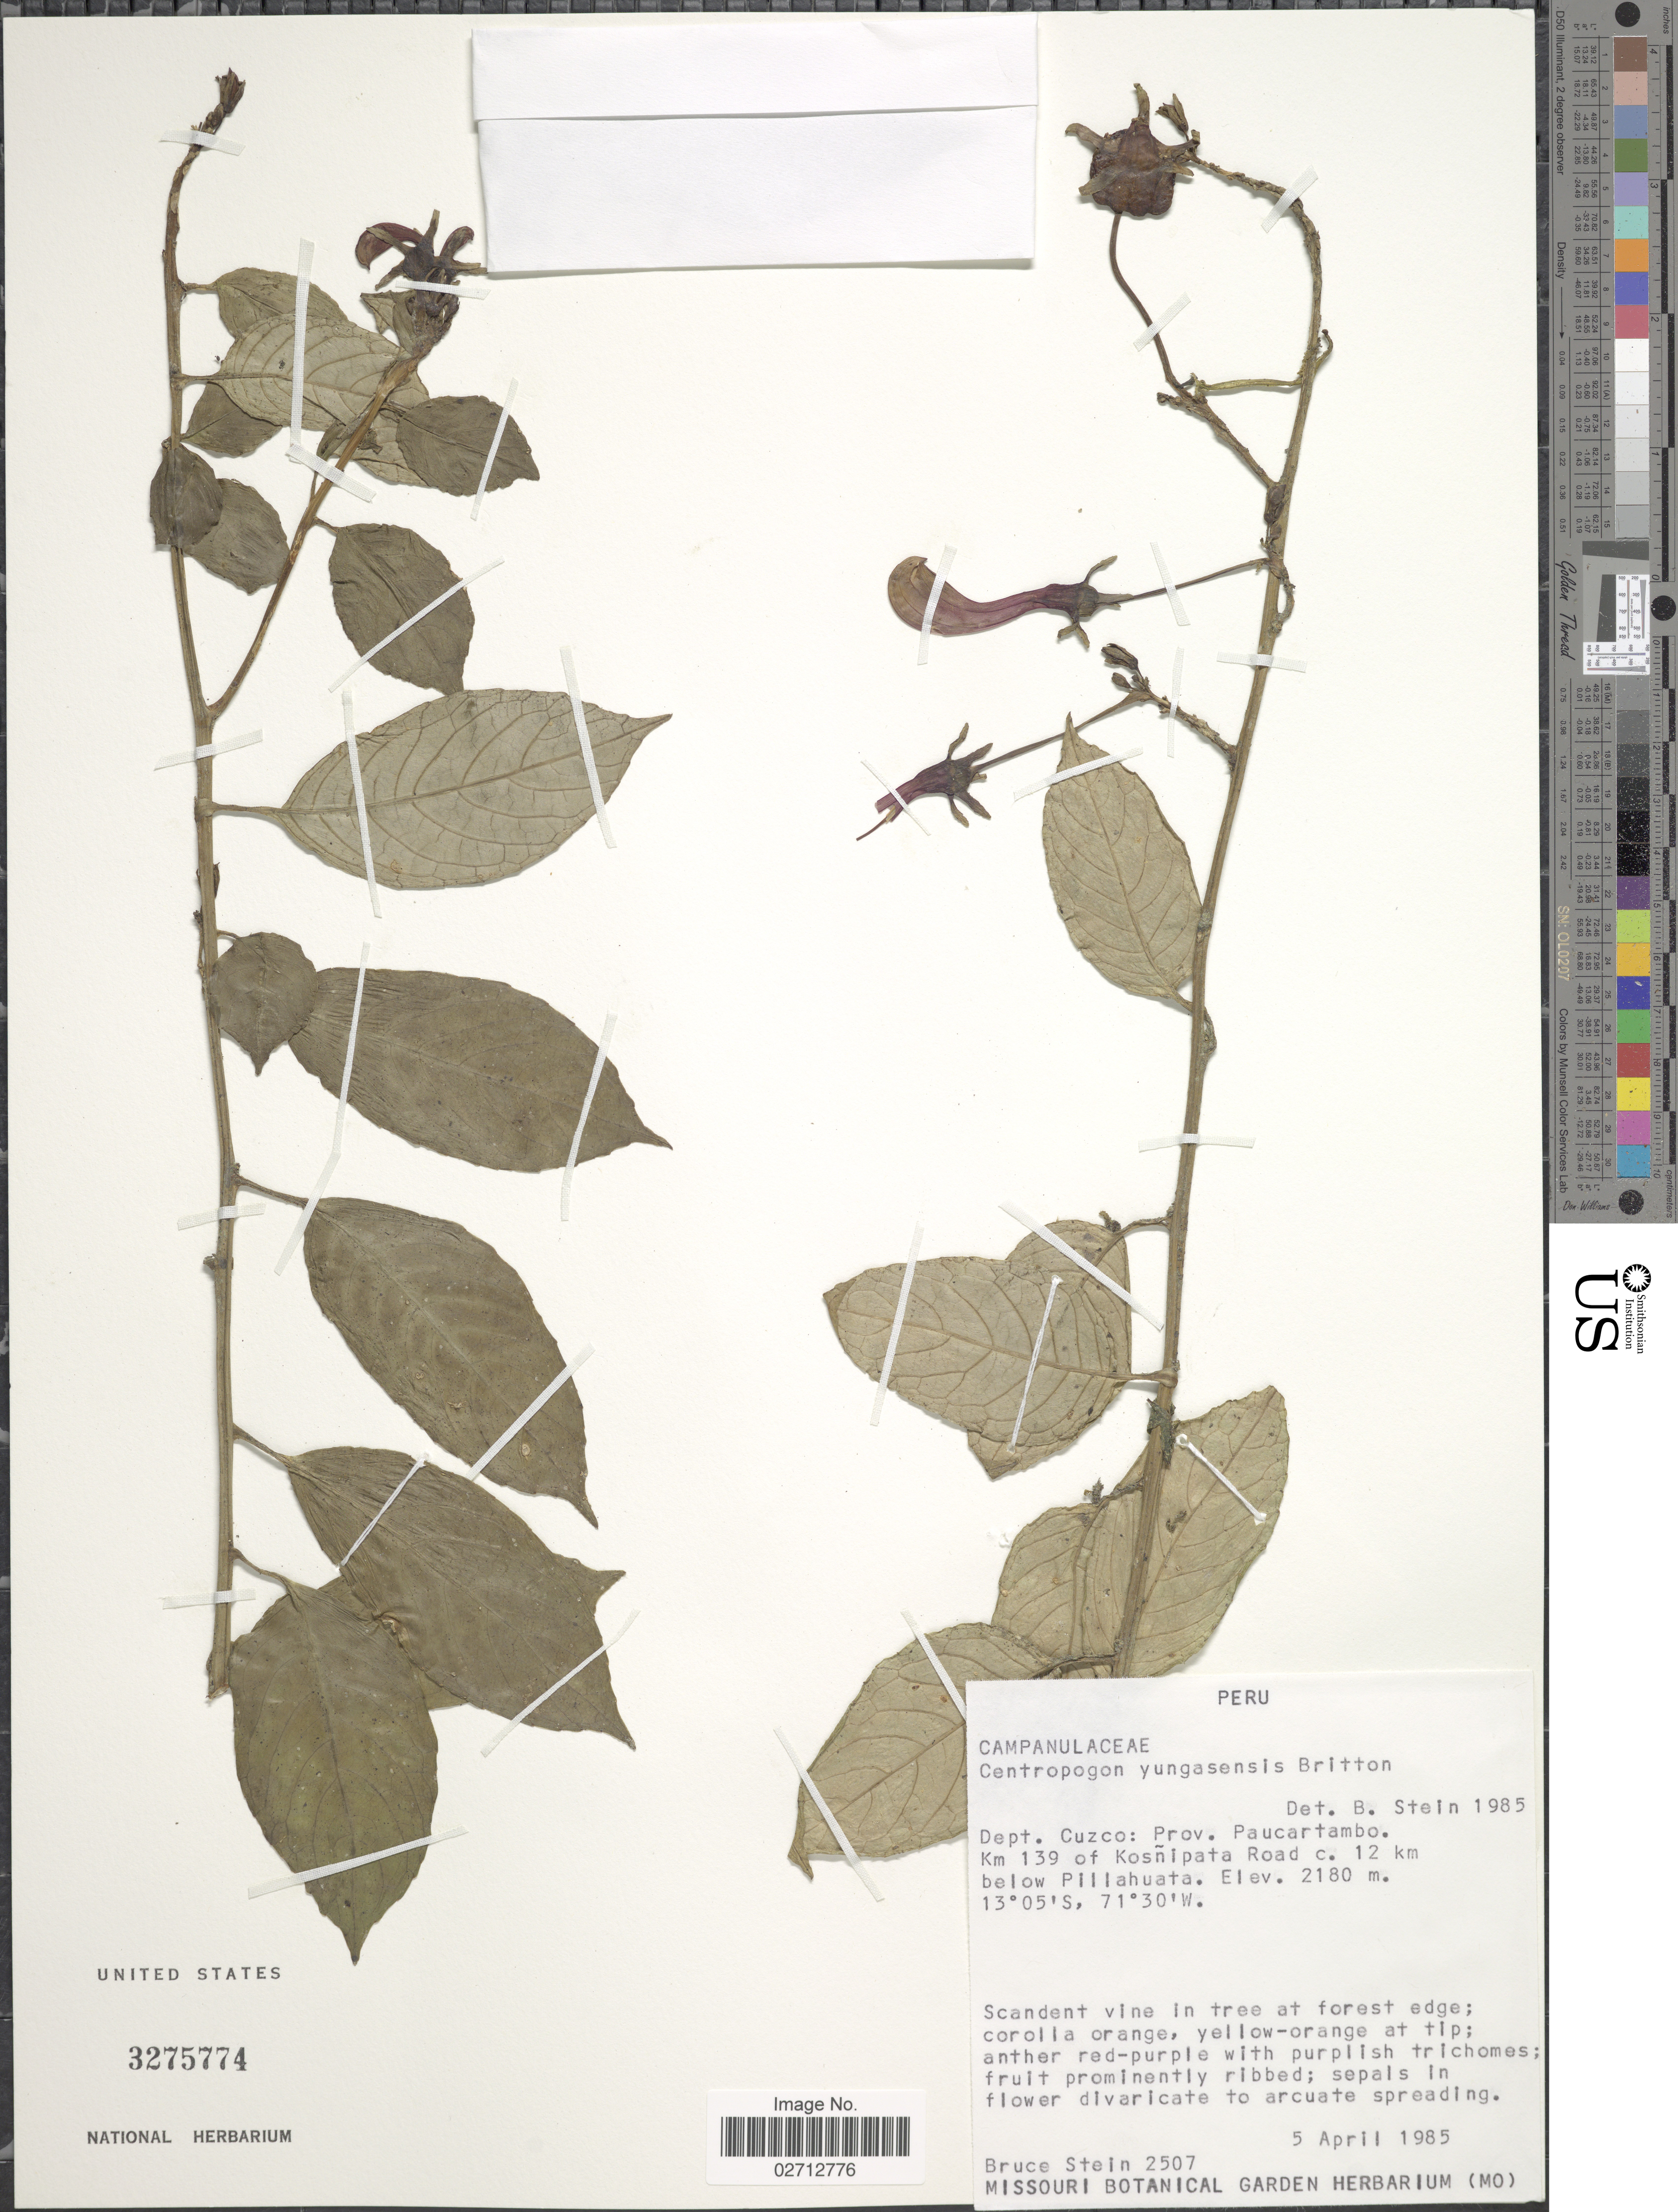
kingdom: Plantae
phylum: Tracheophyta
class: Magnoliopsida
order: Asterales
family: Campanulaceae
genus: Centropogon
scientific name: Centropogon yungasensis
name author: Britton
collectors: B. A. Stein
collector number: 2507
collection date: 1985-04-05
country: Peru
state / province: Cusco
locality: Prov. Paucartambo. Km 139 of Kosnipata road, c. 12 km below Pillahuata.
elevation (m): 2180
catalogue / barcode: US 3275774